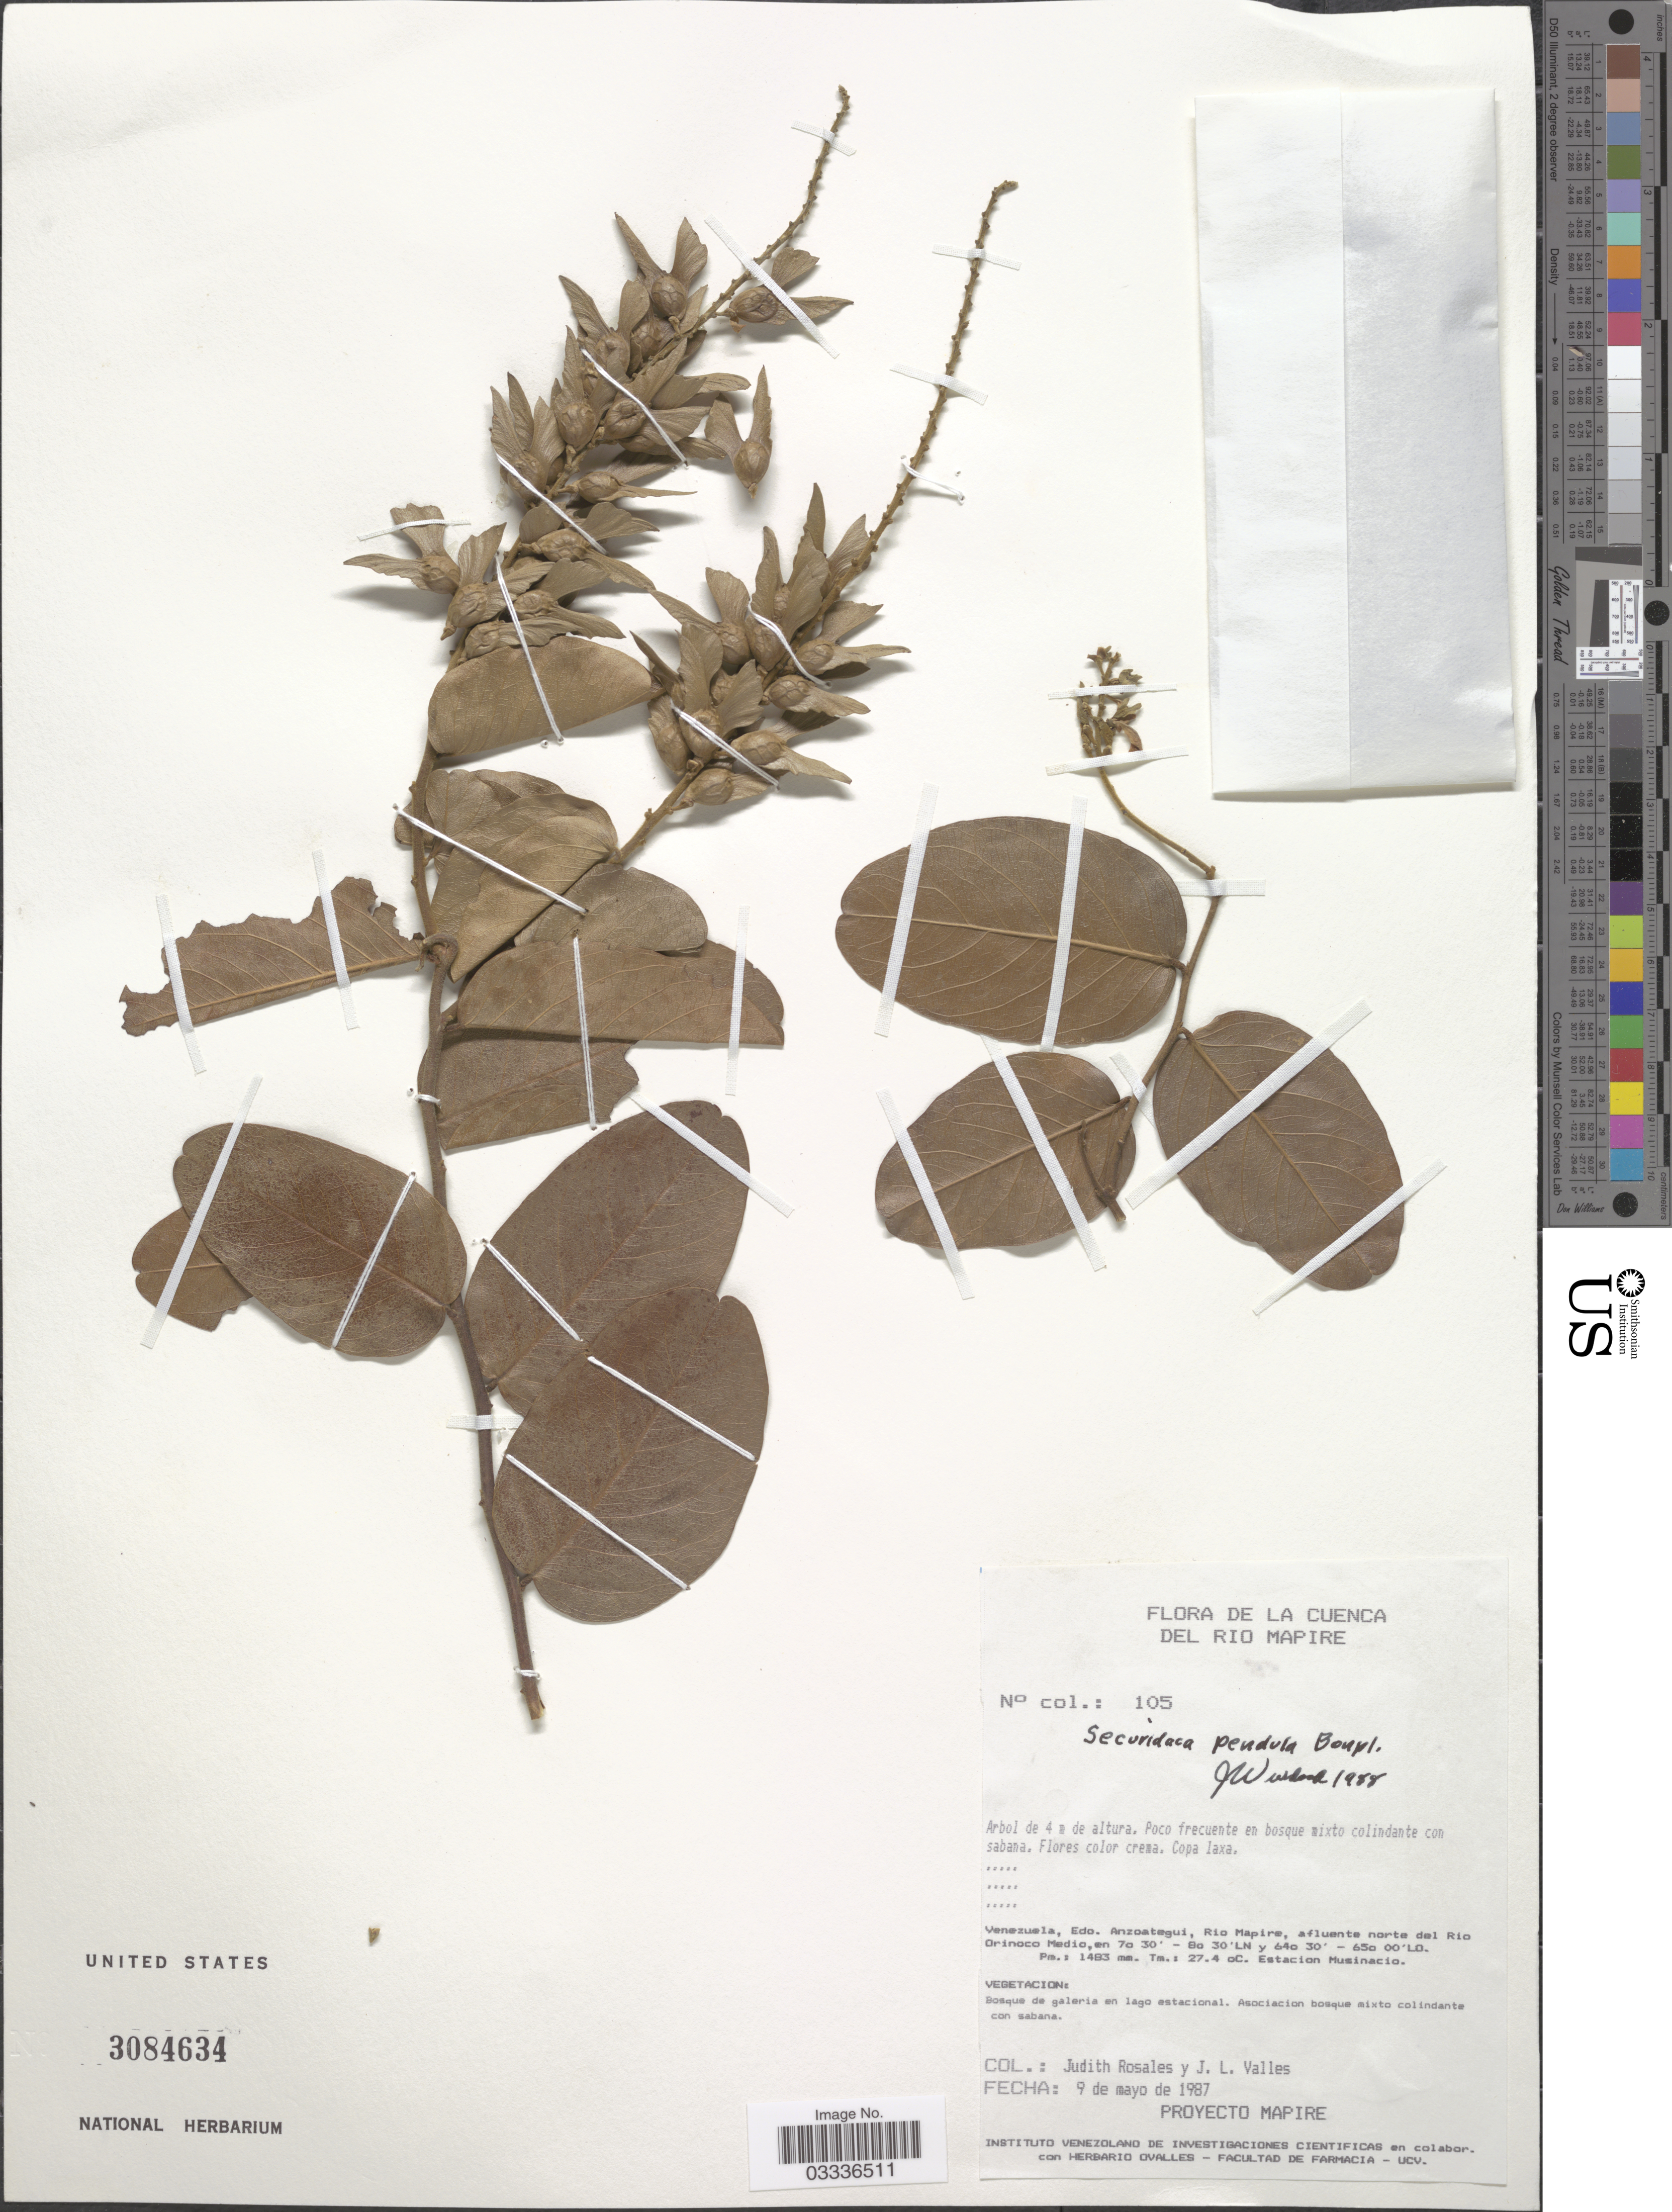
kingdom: Plantae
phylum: Tracheophyta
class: Magnoliopsida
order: Fabales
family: Polygalaceae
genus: Securidaca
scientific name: Securidaca pendula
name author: Bonpl.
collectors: J. Rosales & J. Valles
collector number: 105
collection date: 1987-05-09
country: Venezuela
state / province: Anzoategui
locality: La Cuenca del Rio Mapire. Rio Mapire, afluente norte del Rio Orinoco Medio. Estacion Musinacio.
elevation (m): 1483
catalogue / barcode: US 3084634